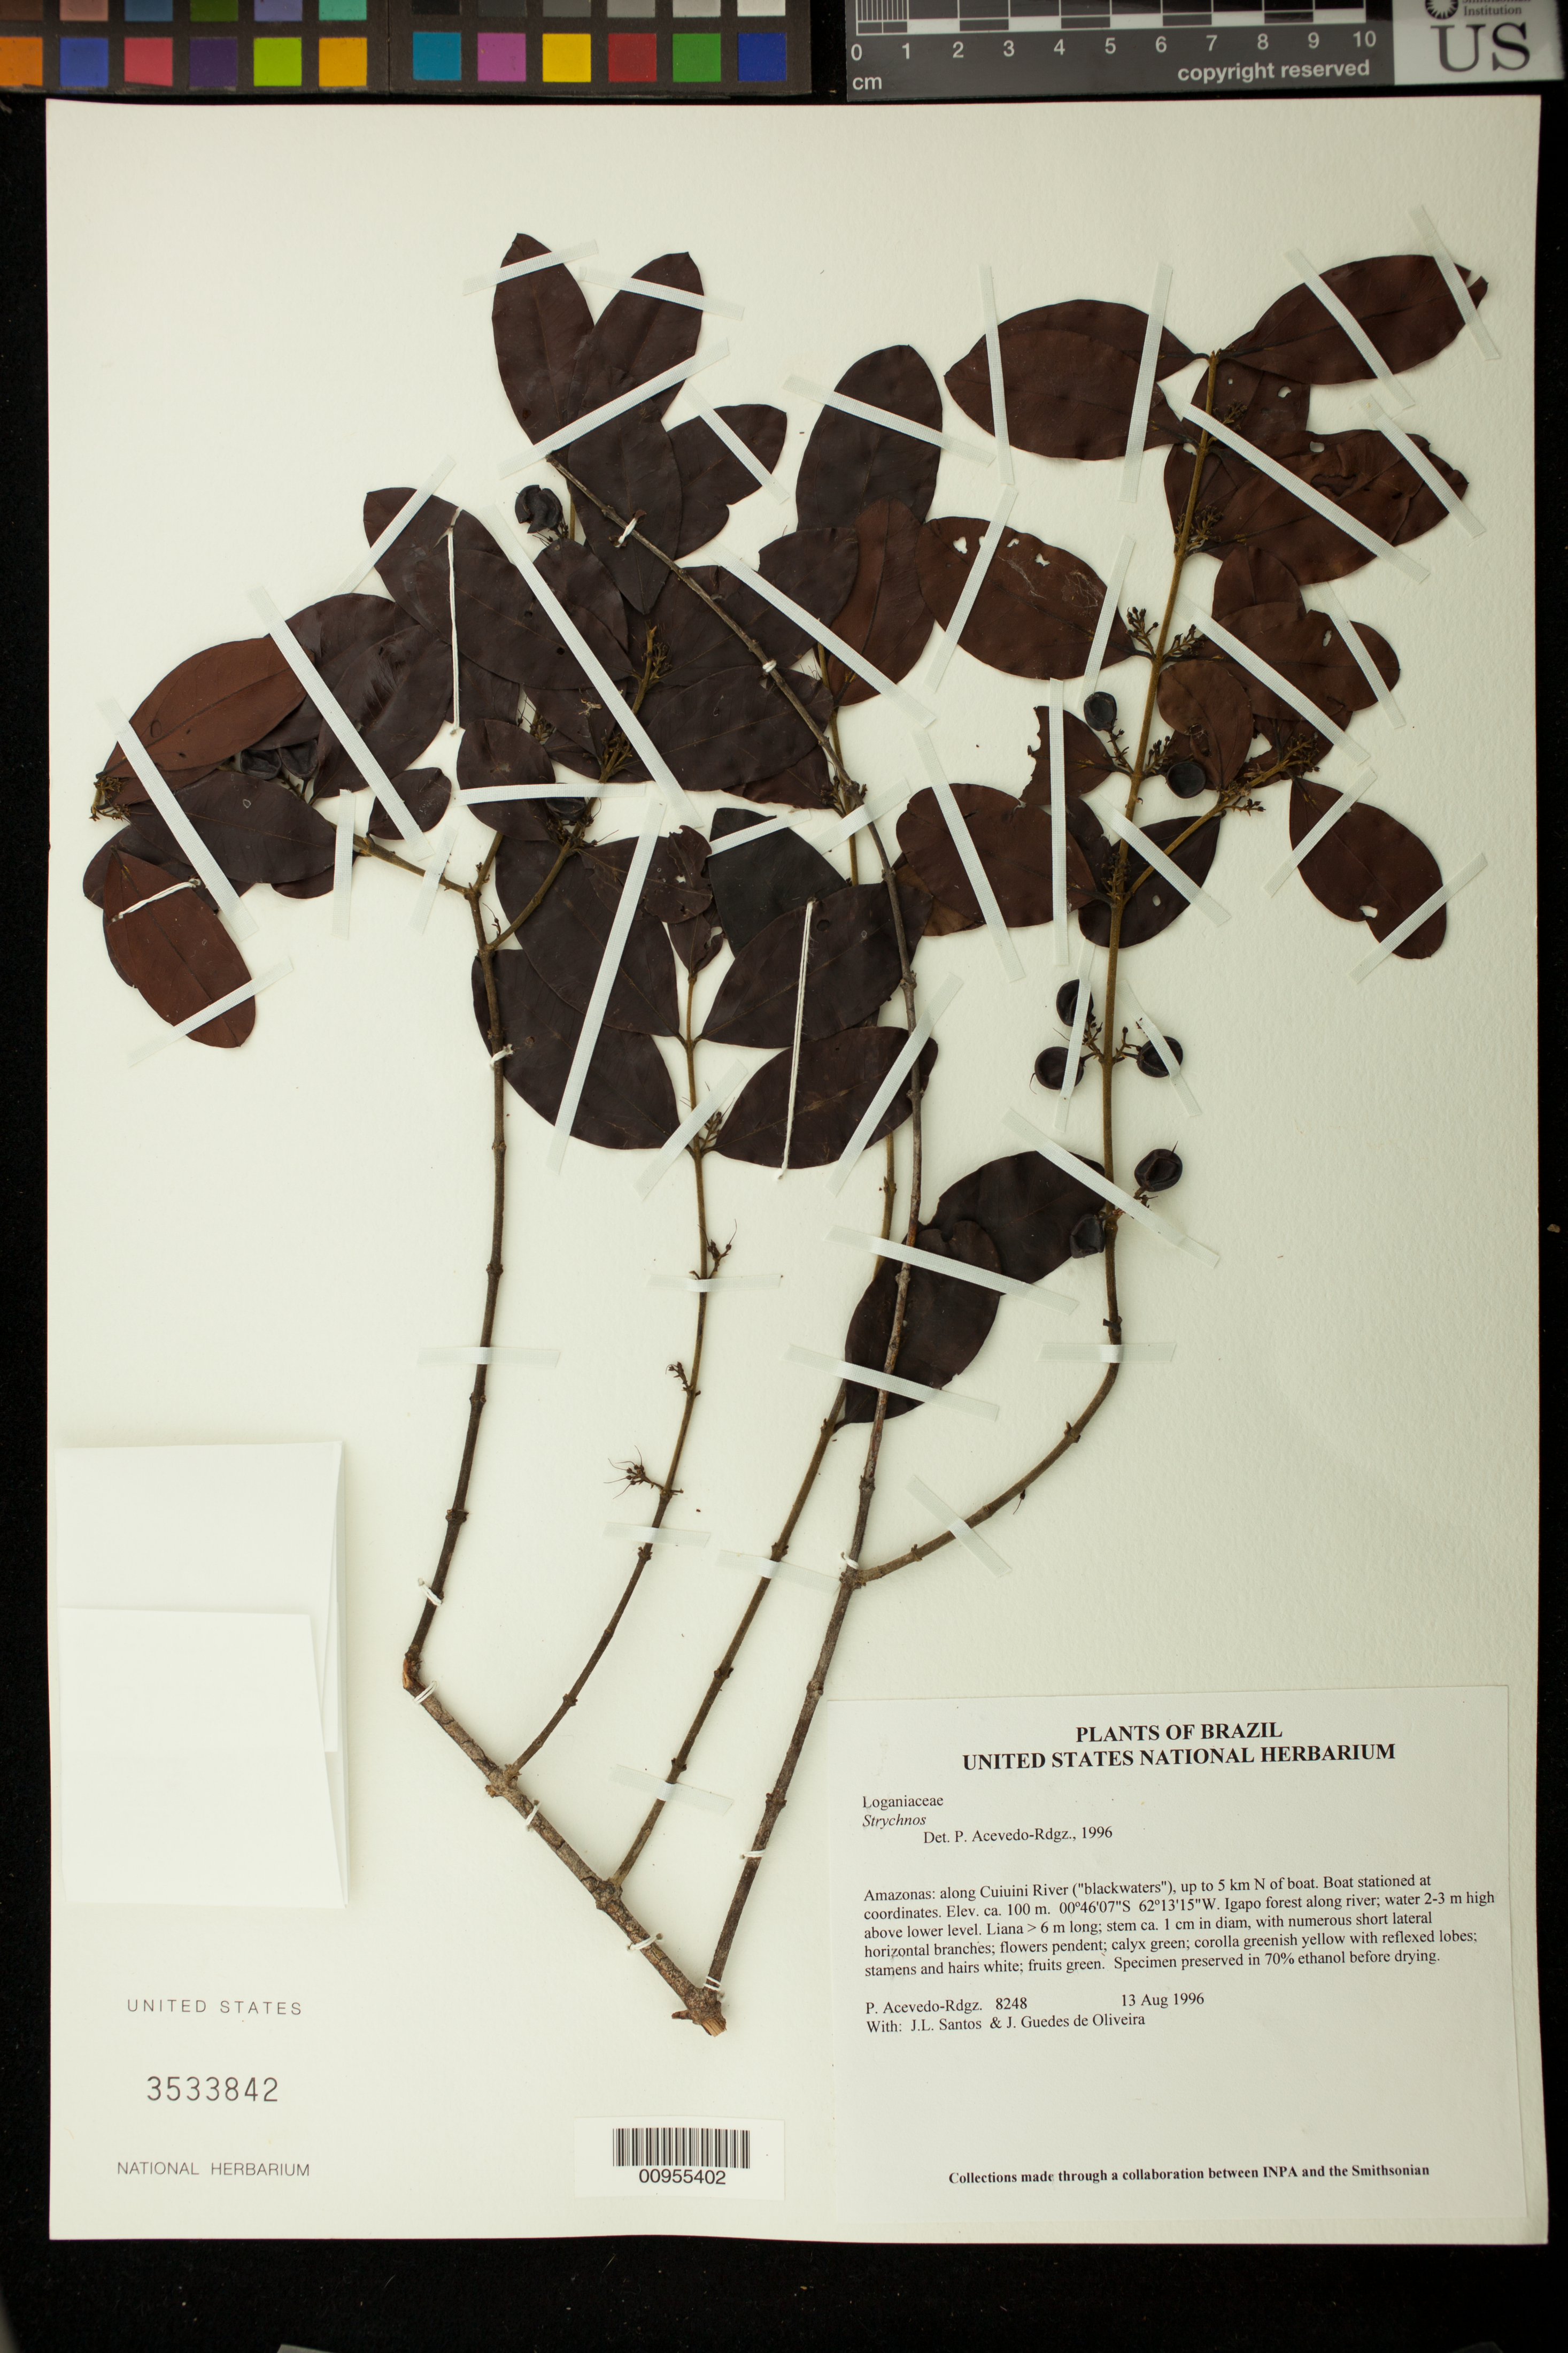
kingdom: Plantae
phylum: Tracheophyta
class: Magnoliopsida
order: Gentianales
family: Loganiaceae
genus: Strychnos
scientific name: Strychnos guianensis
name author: (Aubl.) Mart.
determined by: Setubal, R. B.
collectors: P. Acevedo-Rodr., J. L. Santos & J. Guedes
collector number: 8248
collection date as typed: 13 Aug 1996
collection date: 1996-08-13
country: Brazil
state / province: Amazonas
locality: Amazonas: along Cuiuini River ("blackwaters"), up to 5 km N of boat. Boat stationed at coordinates.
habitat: Igapo forest along river; water 2-3 m high above lower level.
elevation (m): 100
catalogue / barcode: US 3533842